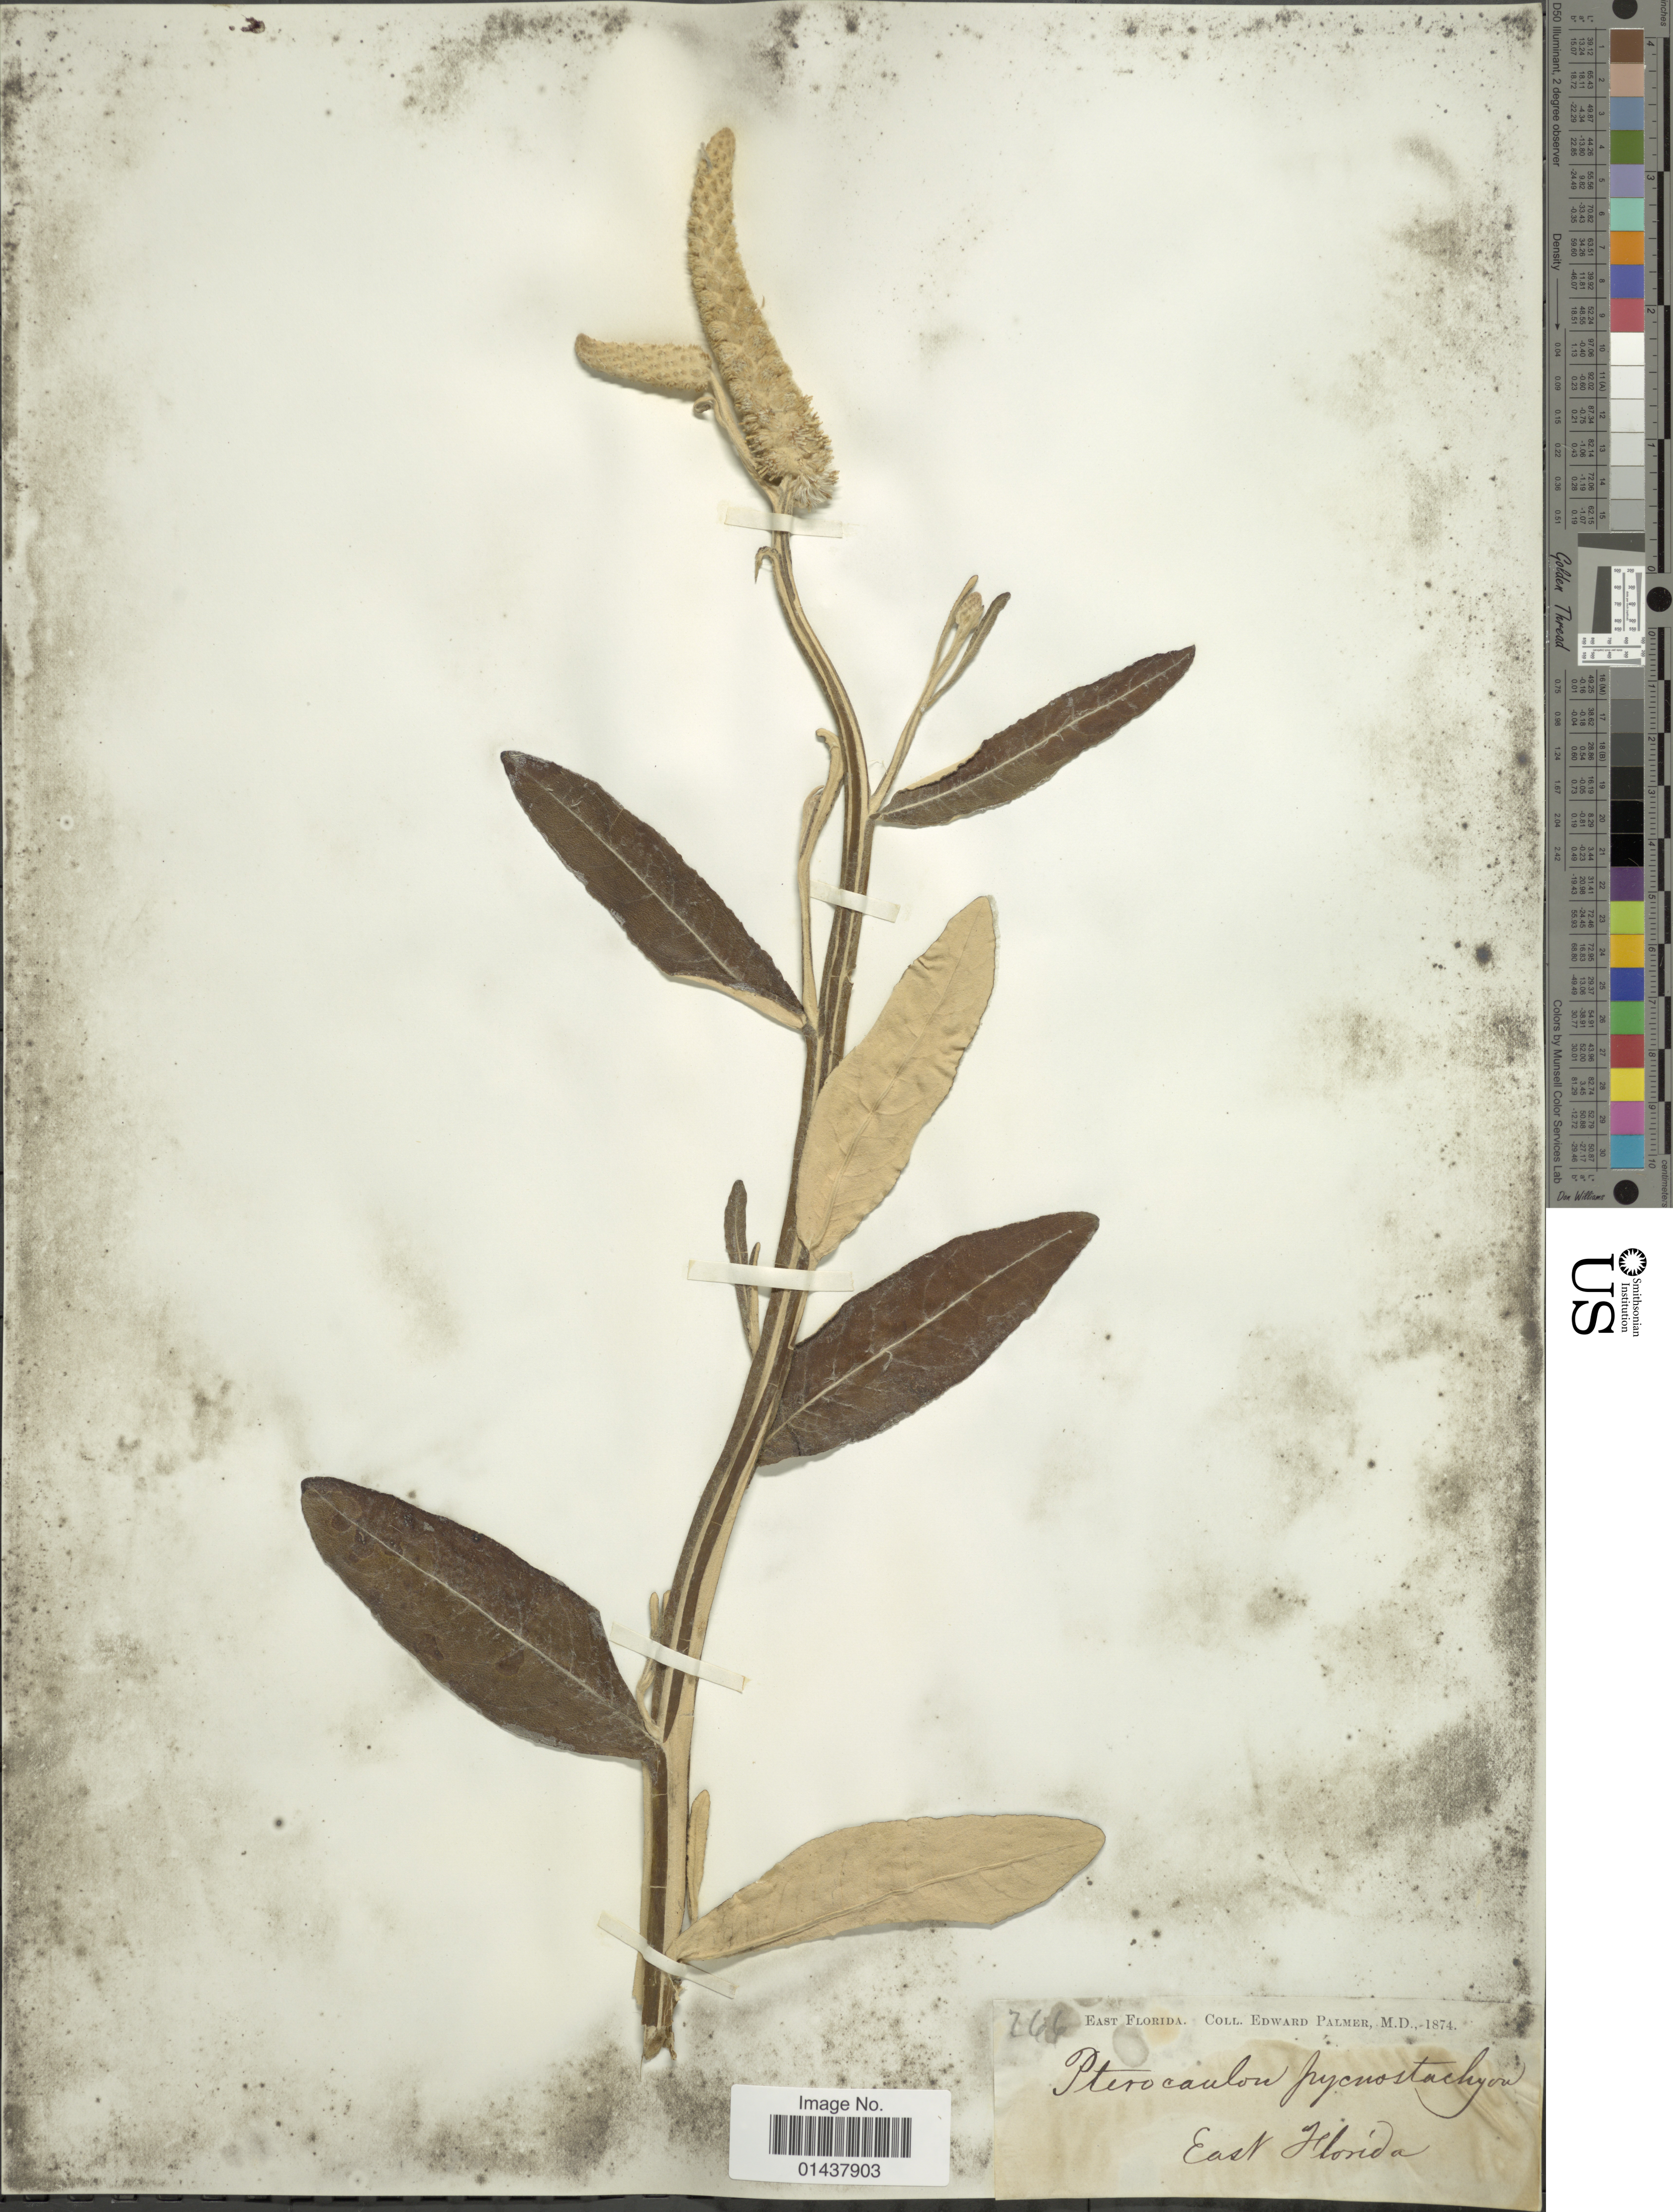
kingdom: Plantae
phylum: Tracheophyta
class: Magnoliopsida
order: Asterales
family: Asteraceae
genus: Pterocaulon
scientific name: Pterocaulon undulatum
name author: C. Mohr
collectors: E. Palmer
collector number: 266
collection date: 1874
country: United States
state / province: Florida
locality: East Florida